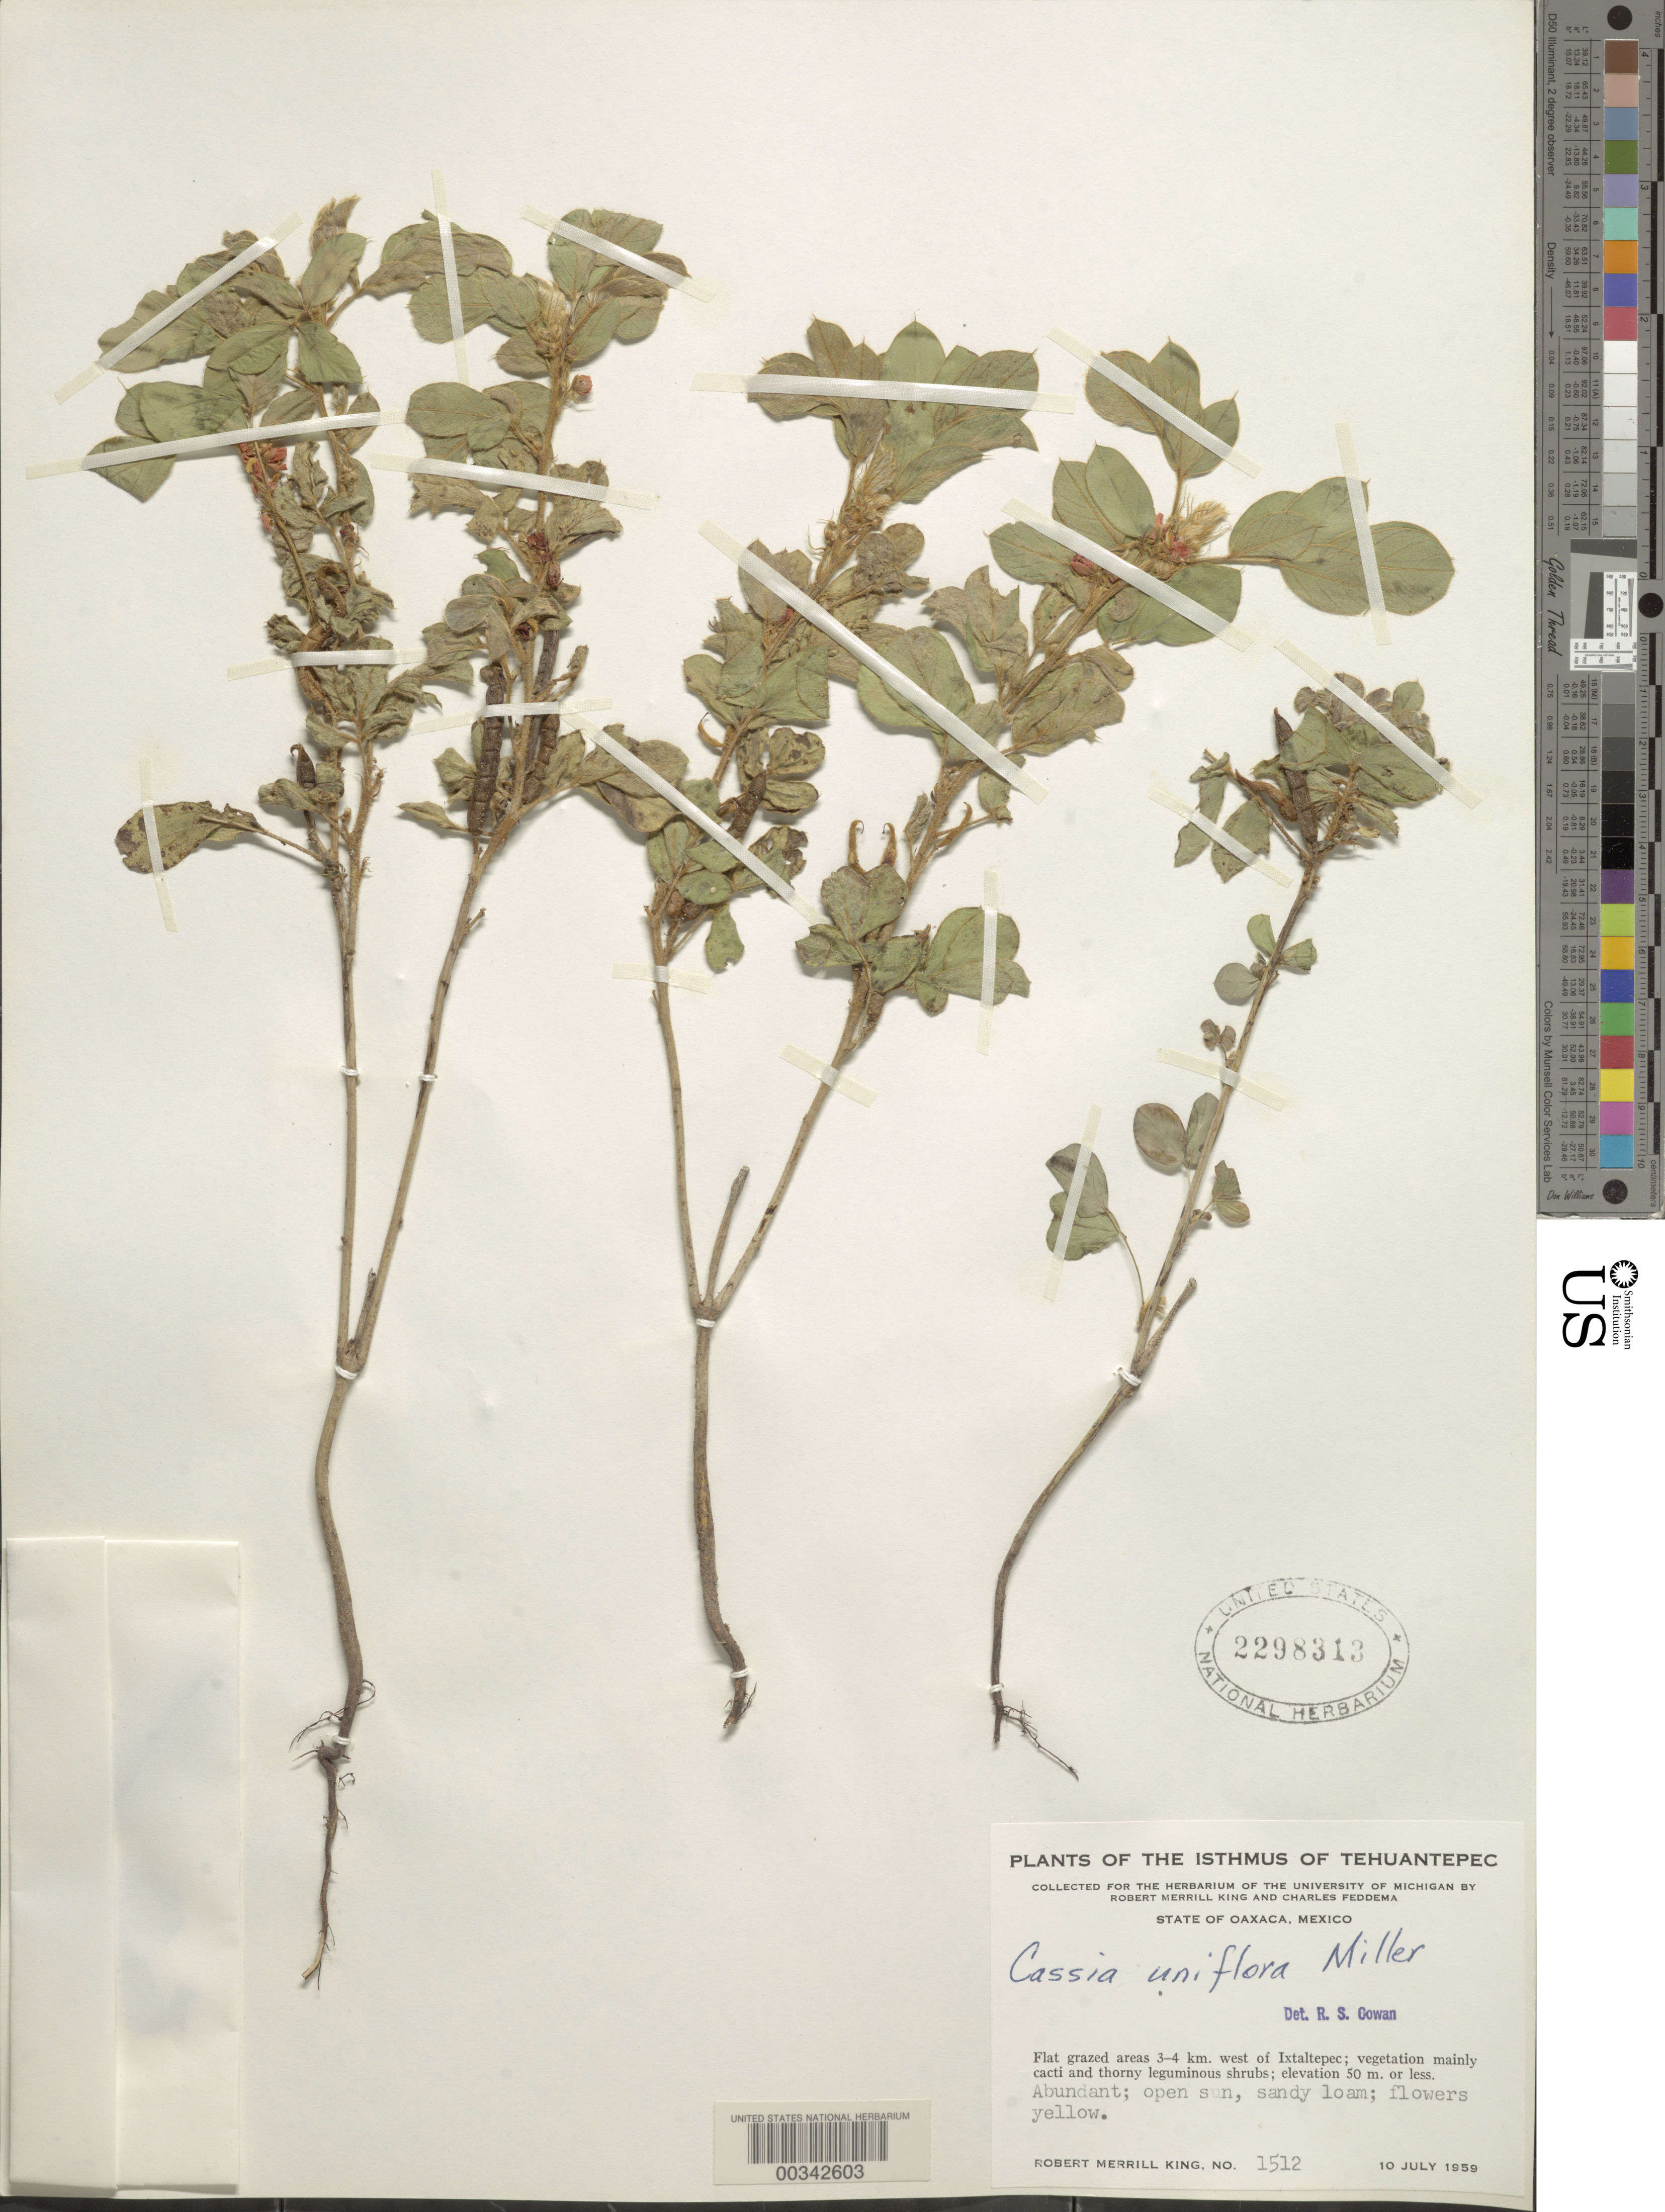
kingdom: Plantae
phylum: Tracheophyta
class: Magnoliopsida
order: Fabales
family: Fabaceae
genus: Senna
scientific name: Senna uniflora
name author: (Mill.) H.S. Irwin & Barneby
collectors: R. M. King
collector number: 1512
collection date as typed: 10 Jul 1959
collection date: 1959-07-10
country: Mexico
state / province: Oaxaca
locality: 3-4 km W of Ixtaltepec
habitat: Flat grazed areas; open sun; sandy loam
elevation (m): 50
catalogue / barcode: US 2298313